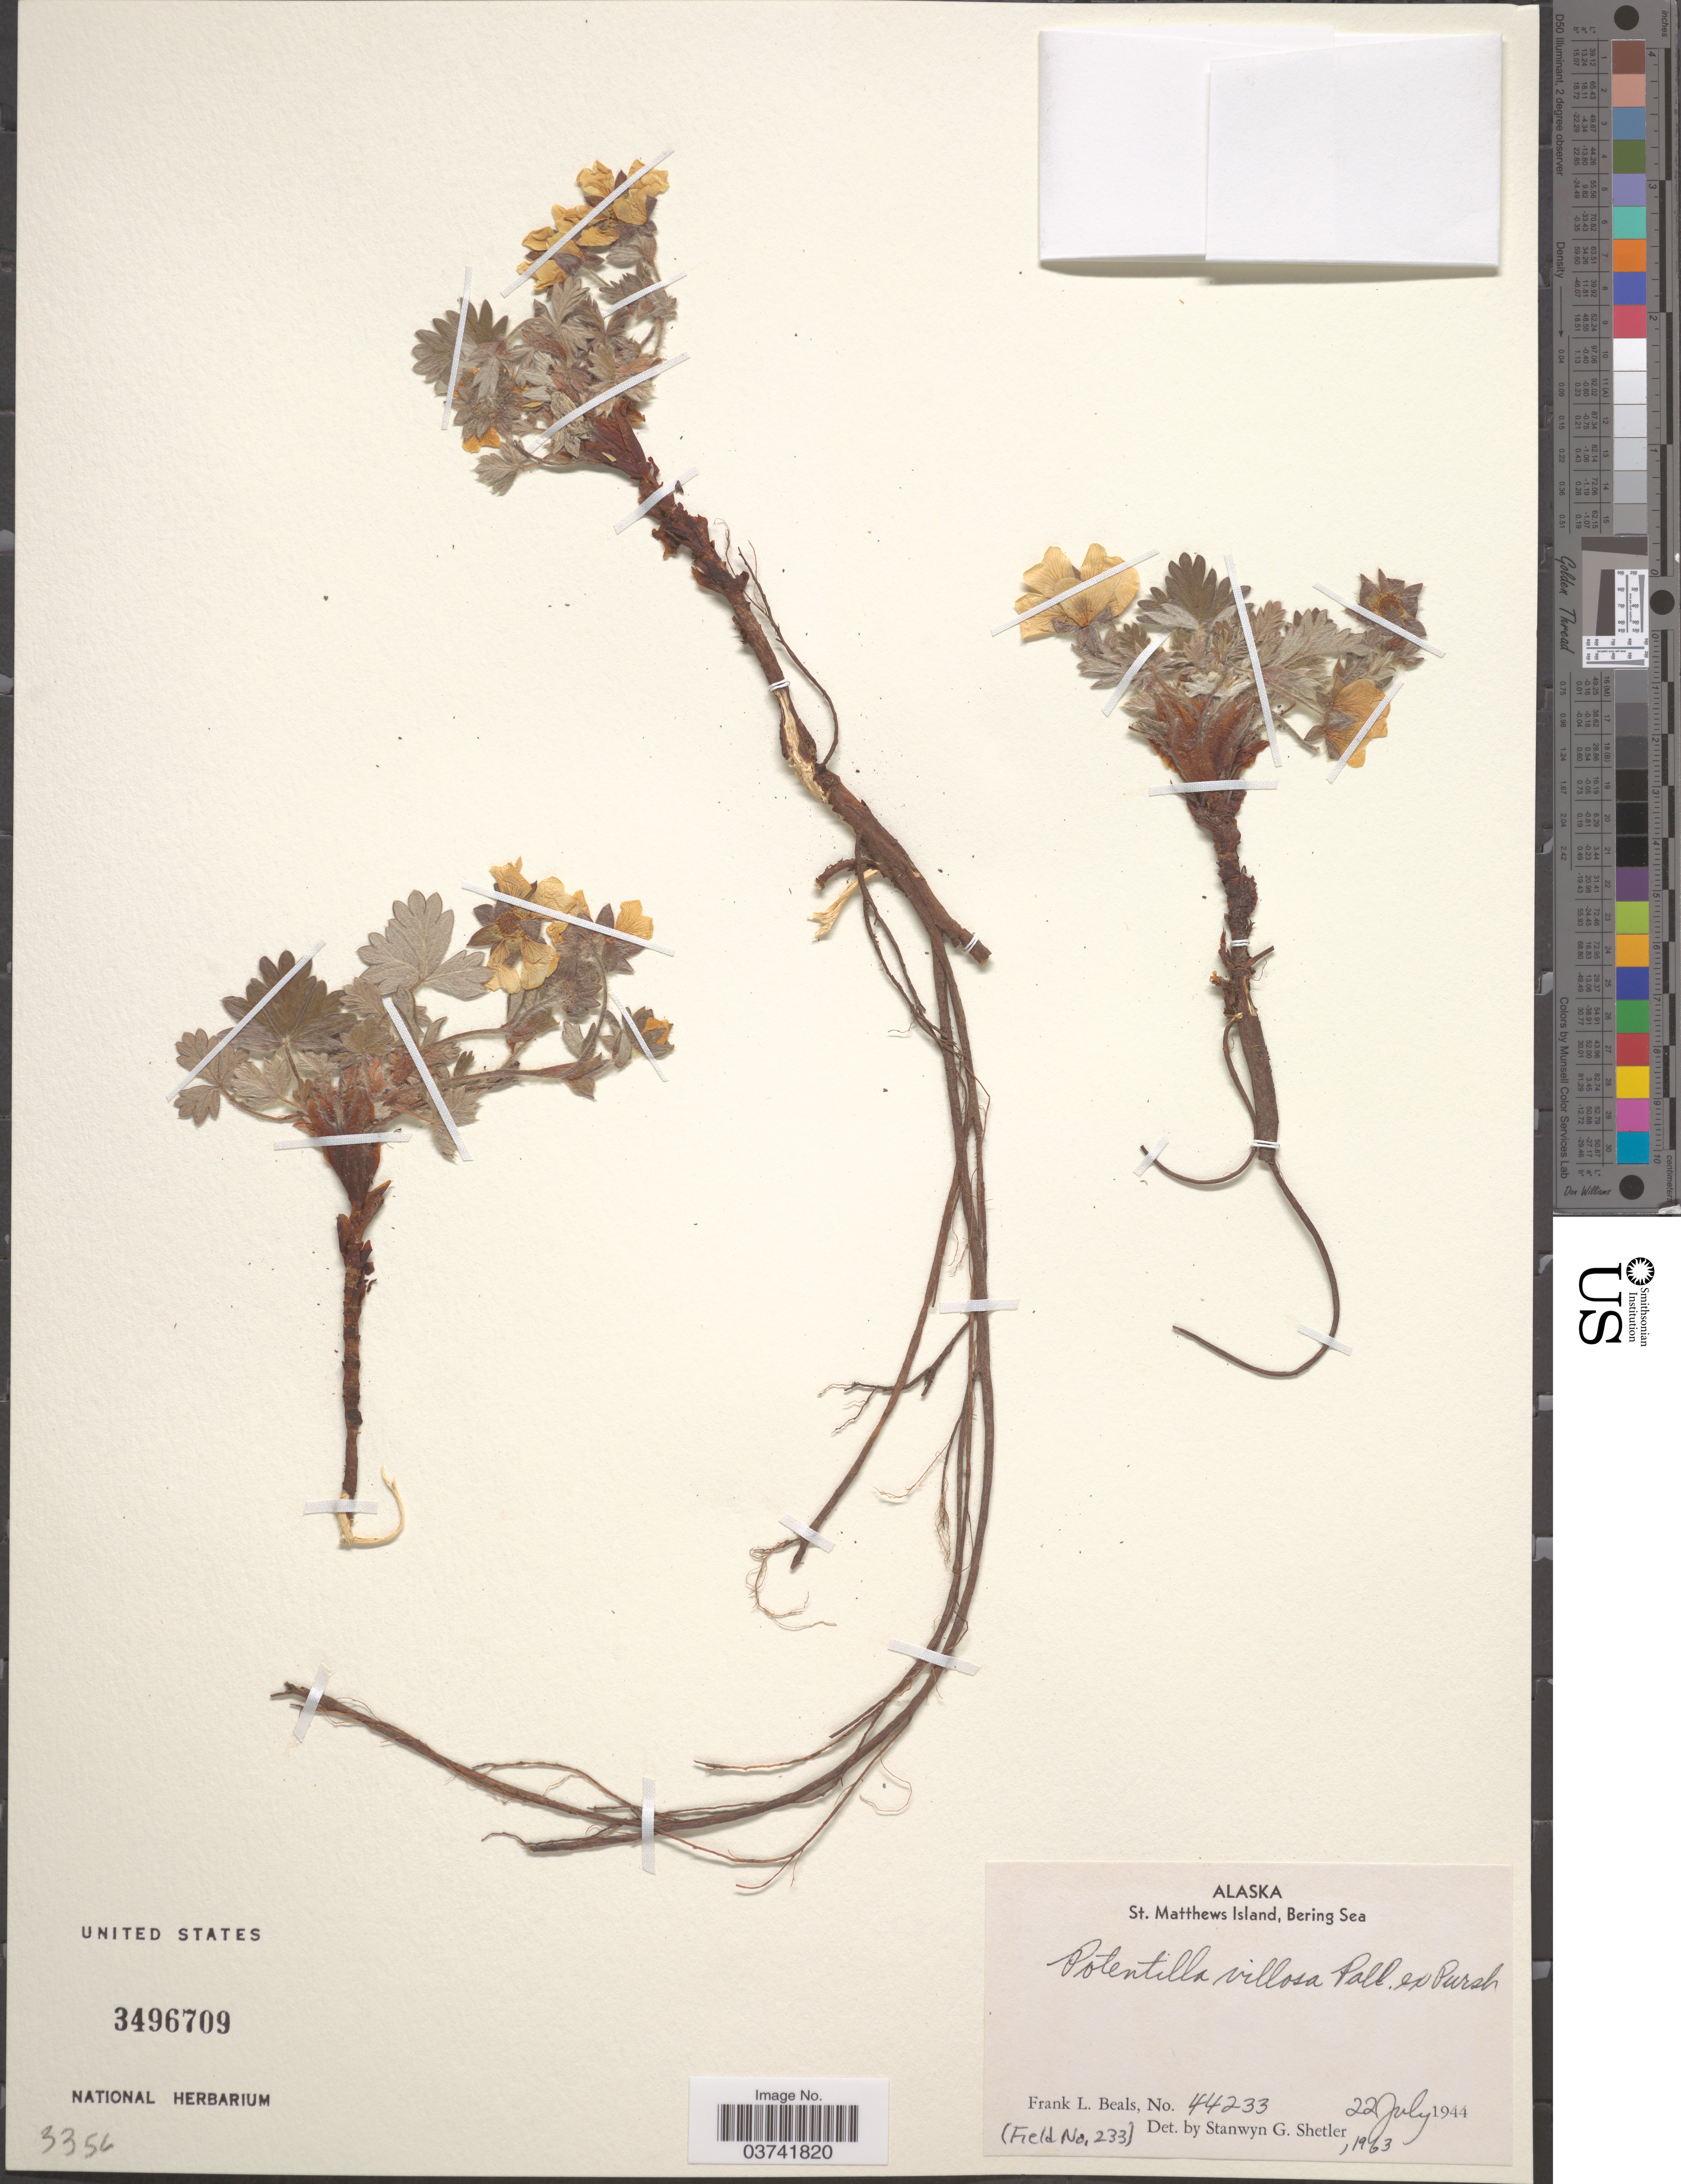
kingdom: Plantae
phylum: Tracheophyta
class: Magnoliopsida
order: Rosales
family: Rosaceae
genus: Potentilla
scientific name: Potentilla villosa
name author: Pall. ex Pursh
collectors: F. Beals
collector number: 44233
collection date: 1944-07-22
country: United States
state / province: Alaska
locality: St. Matthews Island, Bering Sea.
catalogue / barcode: US 3496709